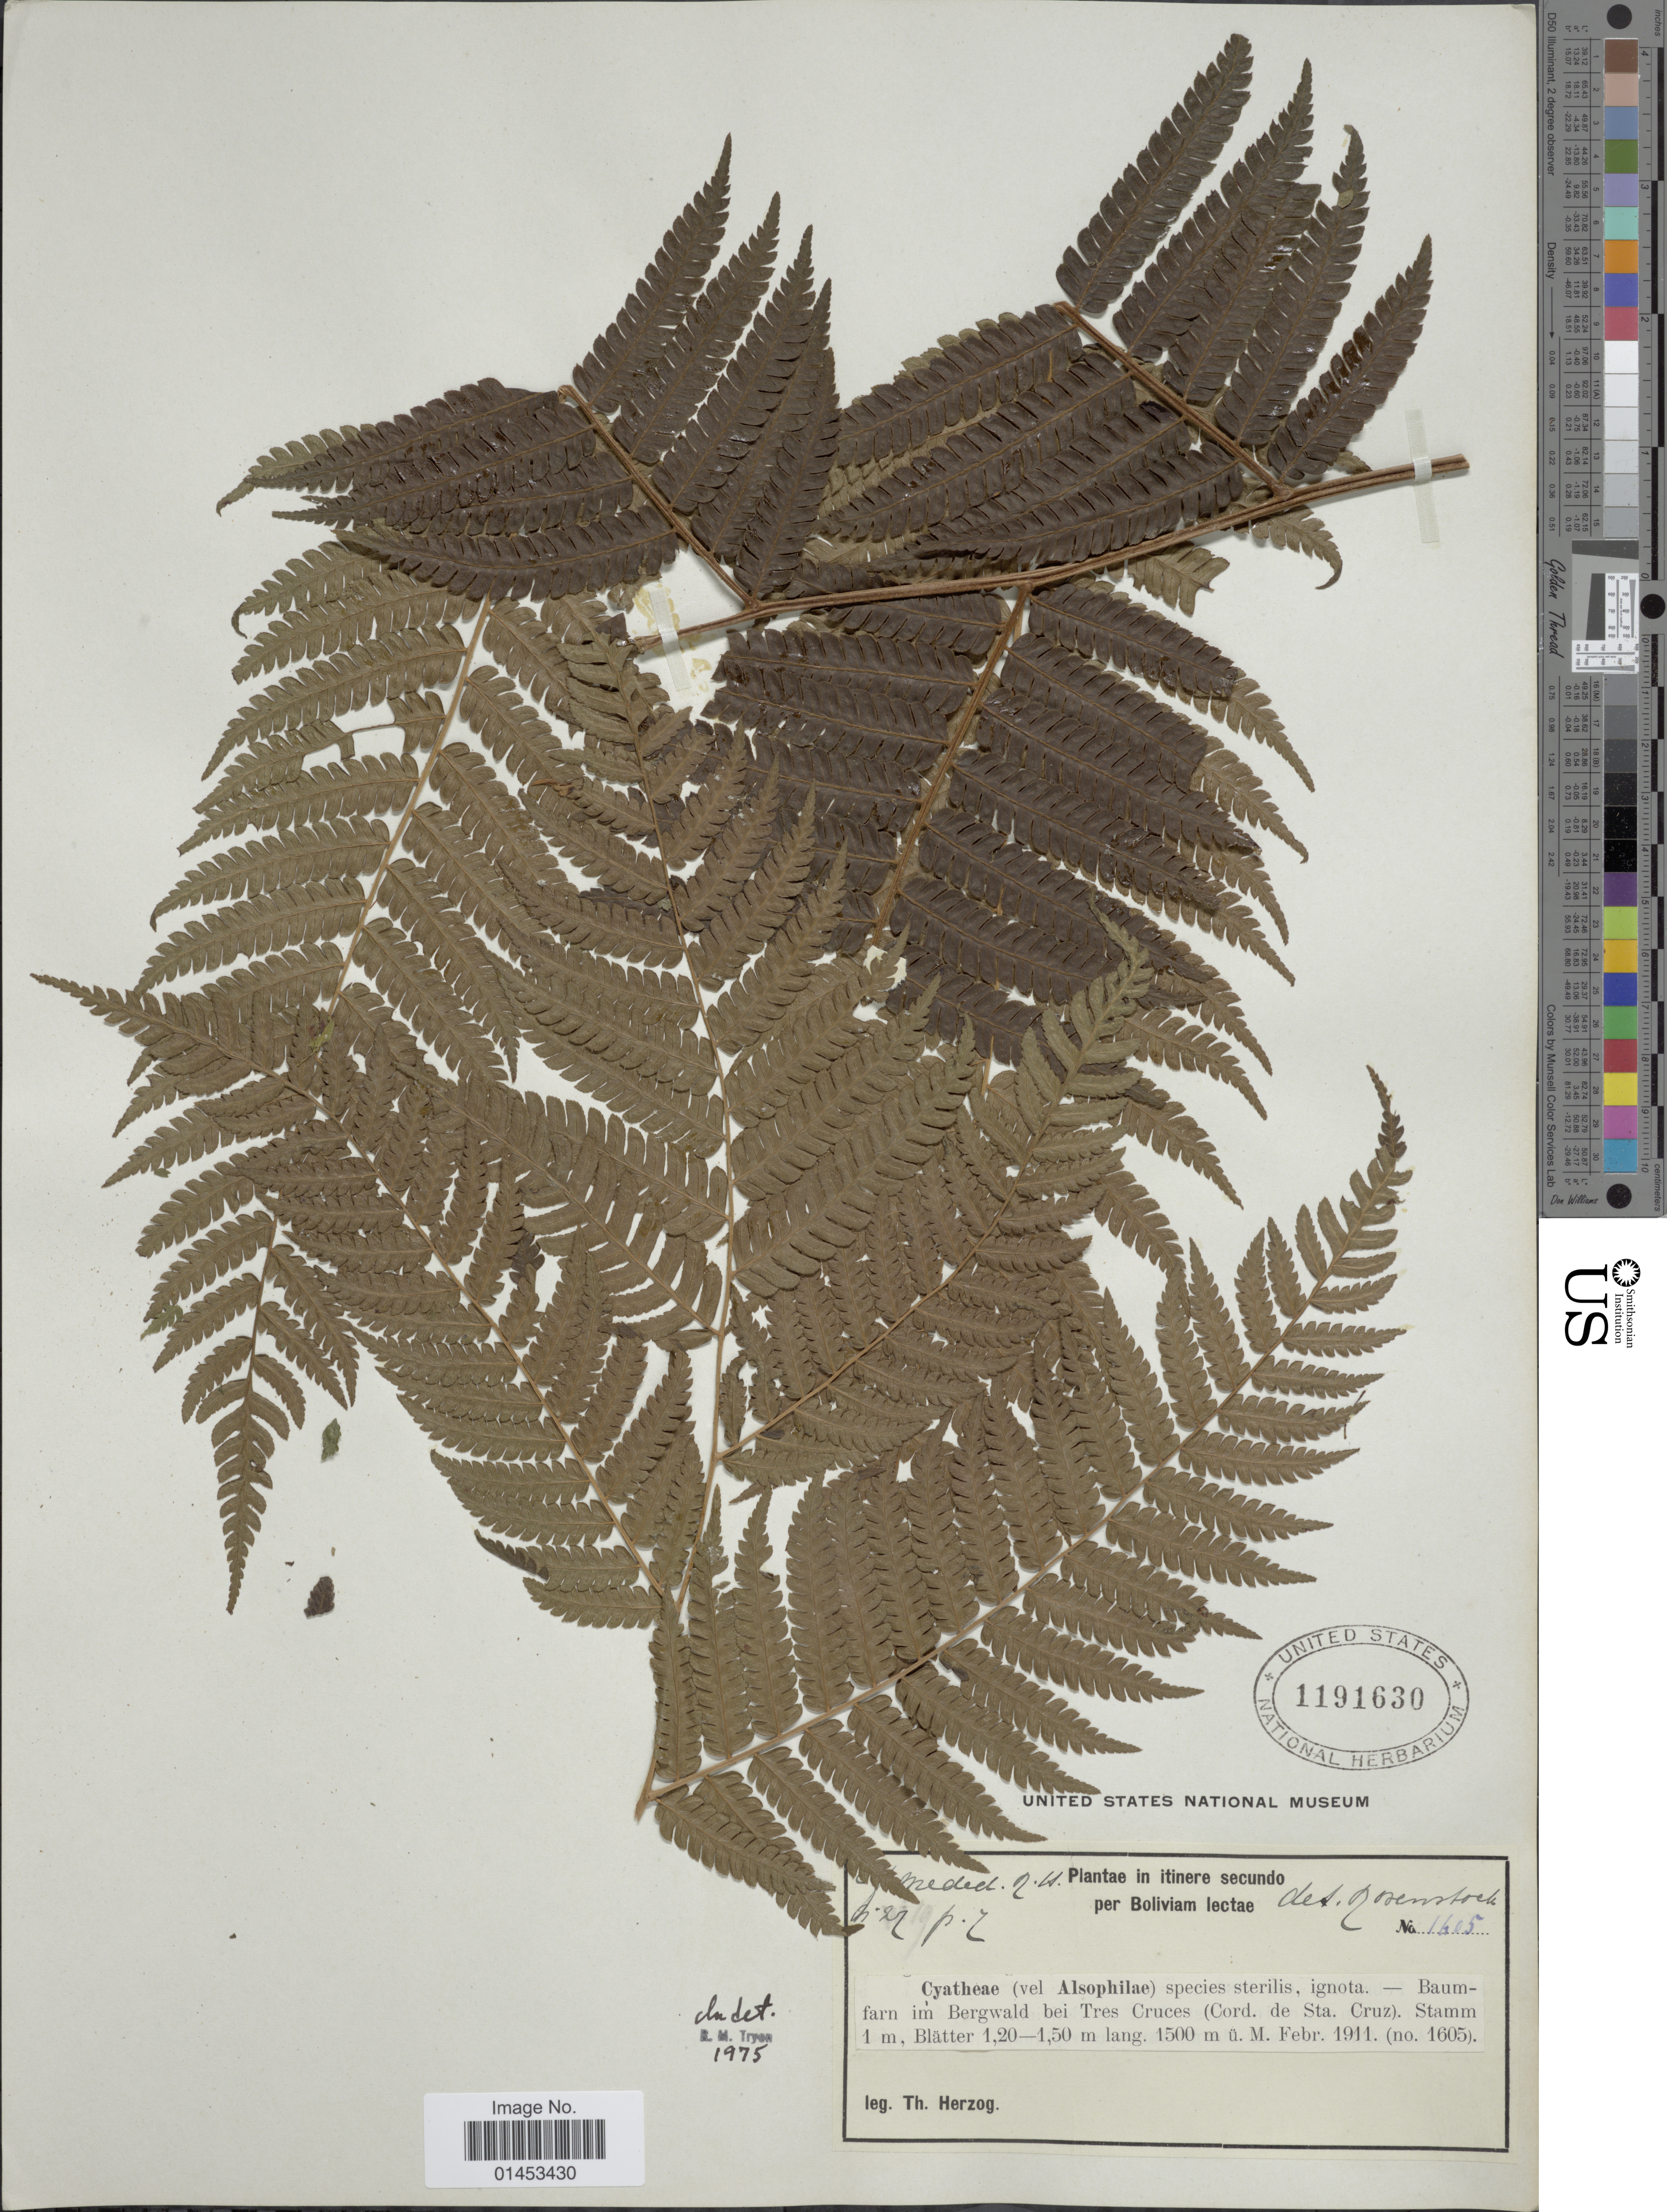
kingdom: Plantae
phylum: Tracheophyta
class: Polypodiopsida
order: Cyatheales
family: Cyatheaceae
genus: Cyathea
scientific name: Cyathea sp.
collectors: T. K. J. Herzog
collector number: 1605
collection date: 1911-02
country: Bolivia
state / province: Santa Cruz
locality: Baumfarn im Bergwald bei Tres Cruces9Cord. de Sta. Cruz)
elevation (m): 1500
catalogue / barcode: US 1191630